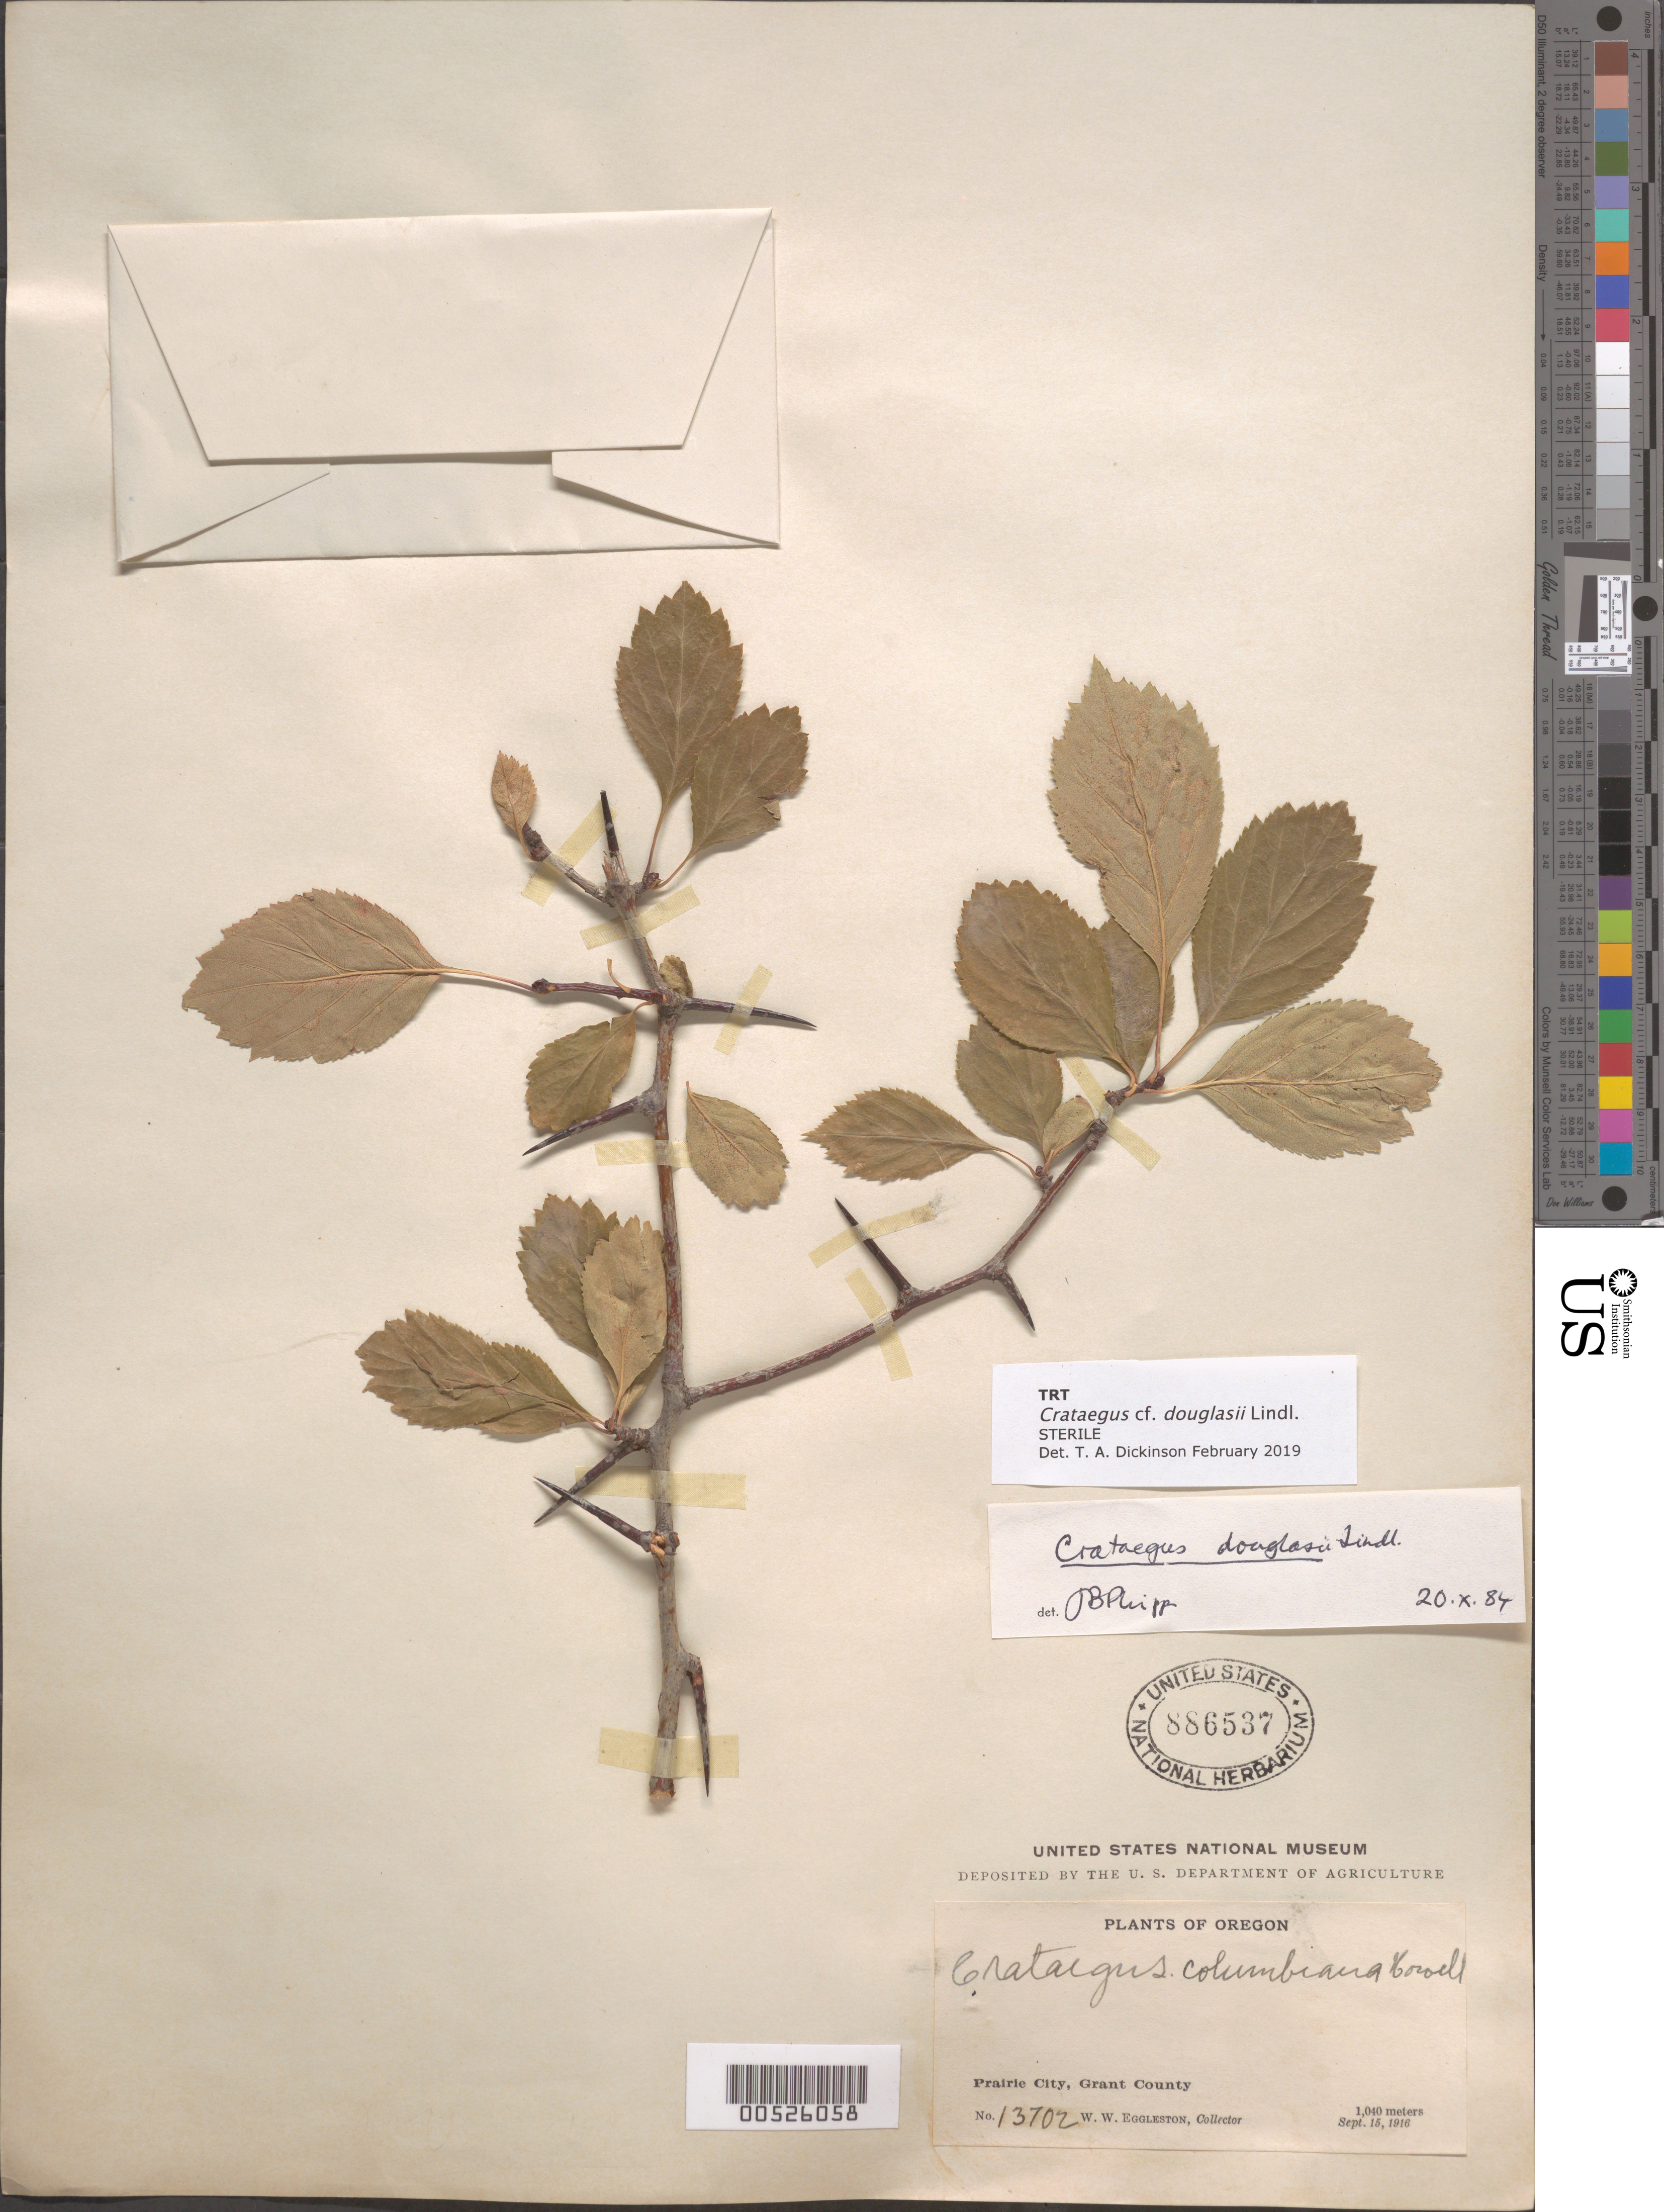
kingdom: Plantae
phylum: Tracheophyta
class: Magnoliopsida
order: Rosales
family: Rosaceae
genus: Crataegus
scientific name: Crataegus douglasii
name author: Lindl.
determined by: Phipps, James B., (UWO), University of Western Ontario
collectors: W. W. Eggleston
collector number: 13702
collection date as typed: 15 Sep 1916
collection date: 1916-09-15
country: United States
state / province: Oregon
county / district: Grant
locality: Prairie City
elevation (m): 1040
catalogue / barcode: US 886537